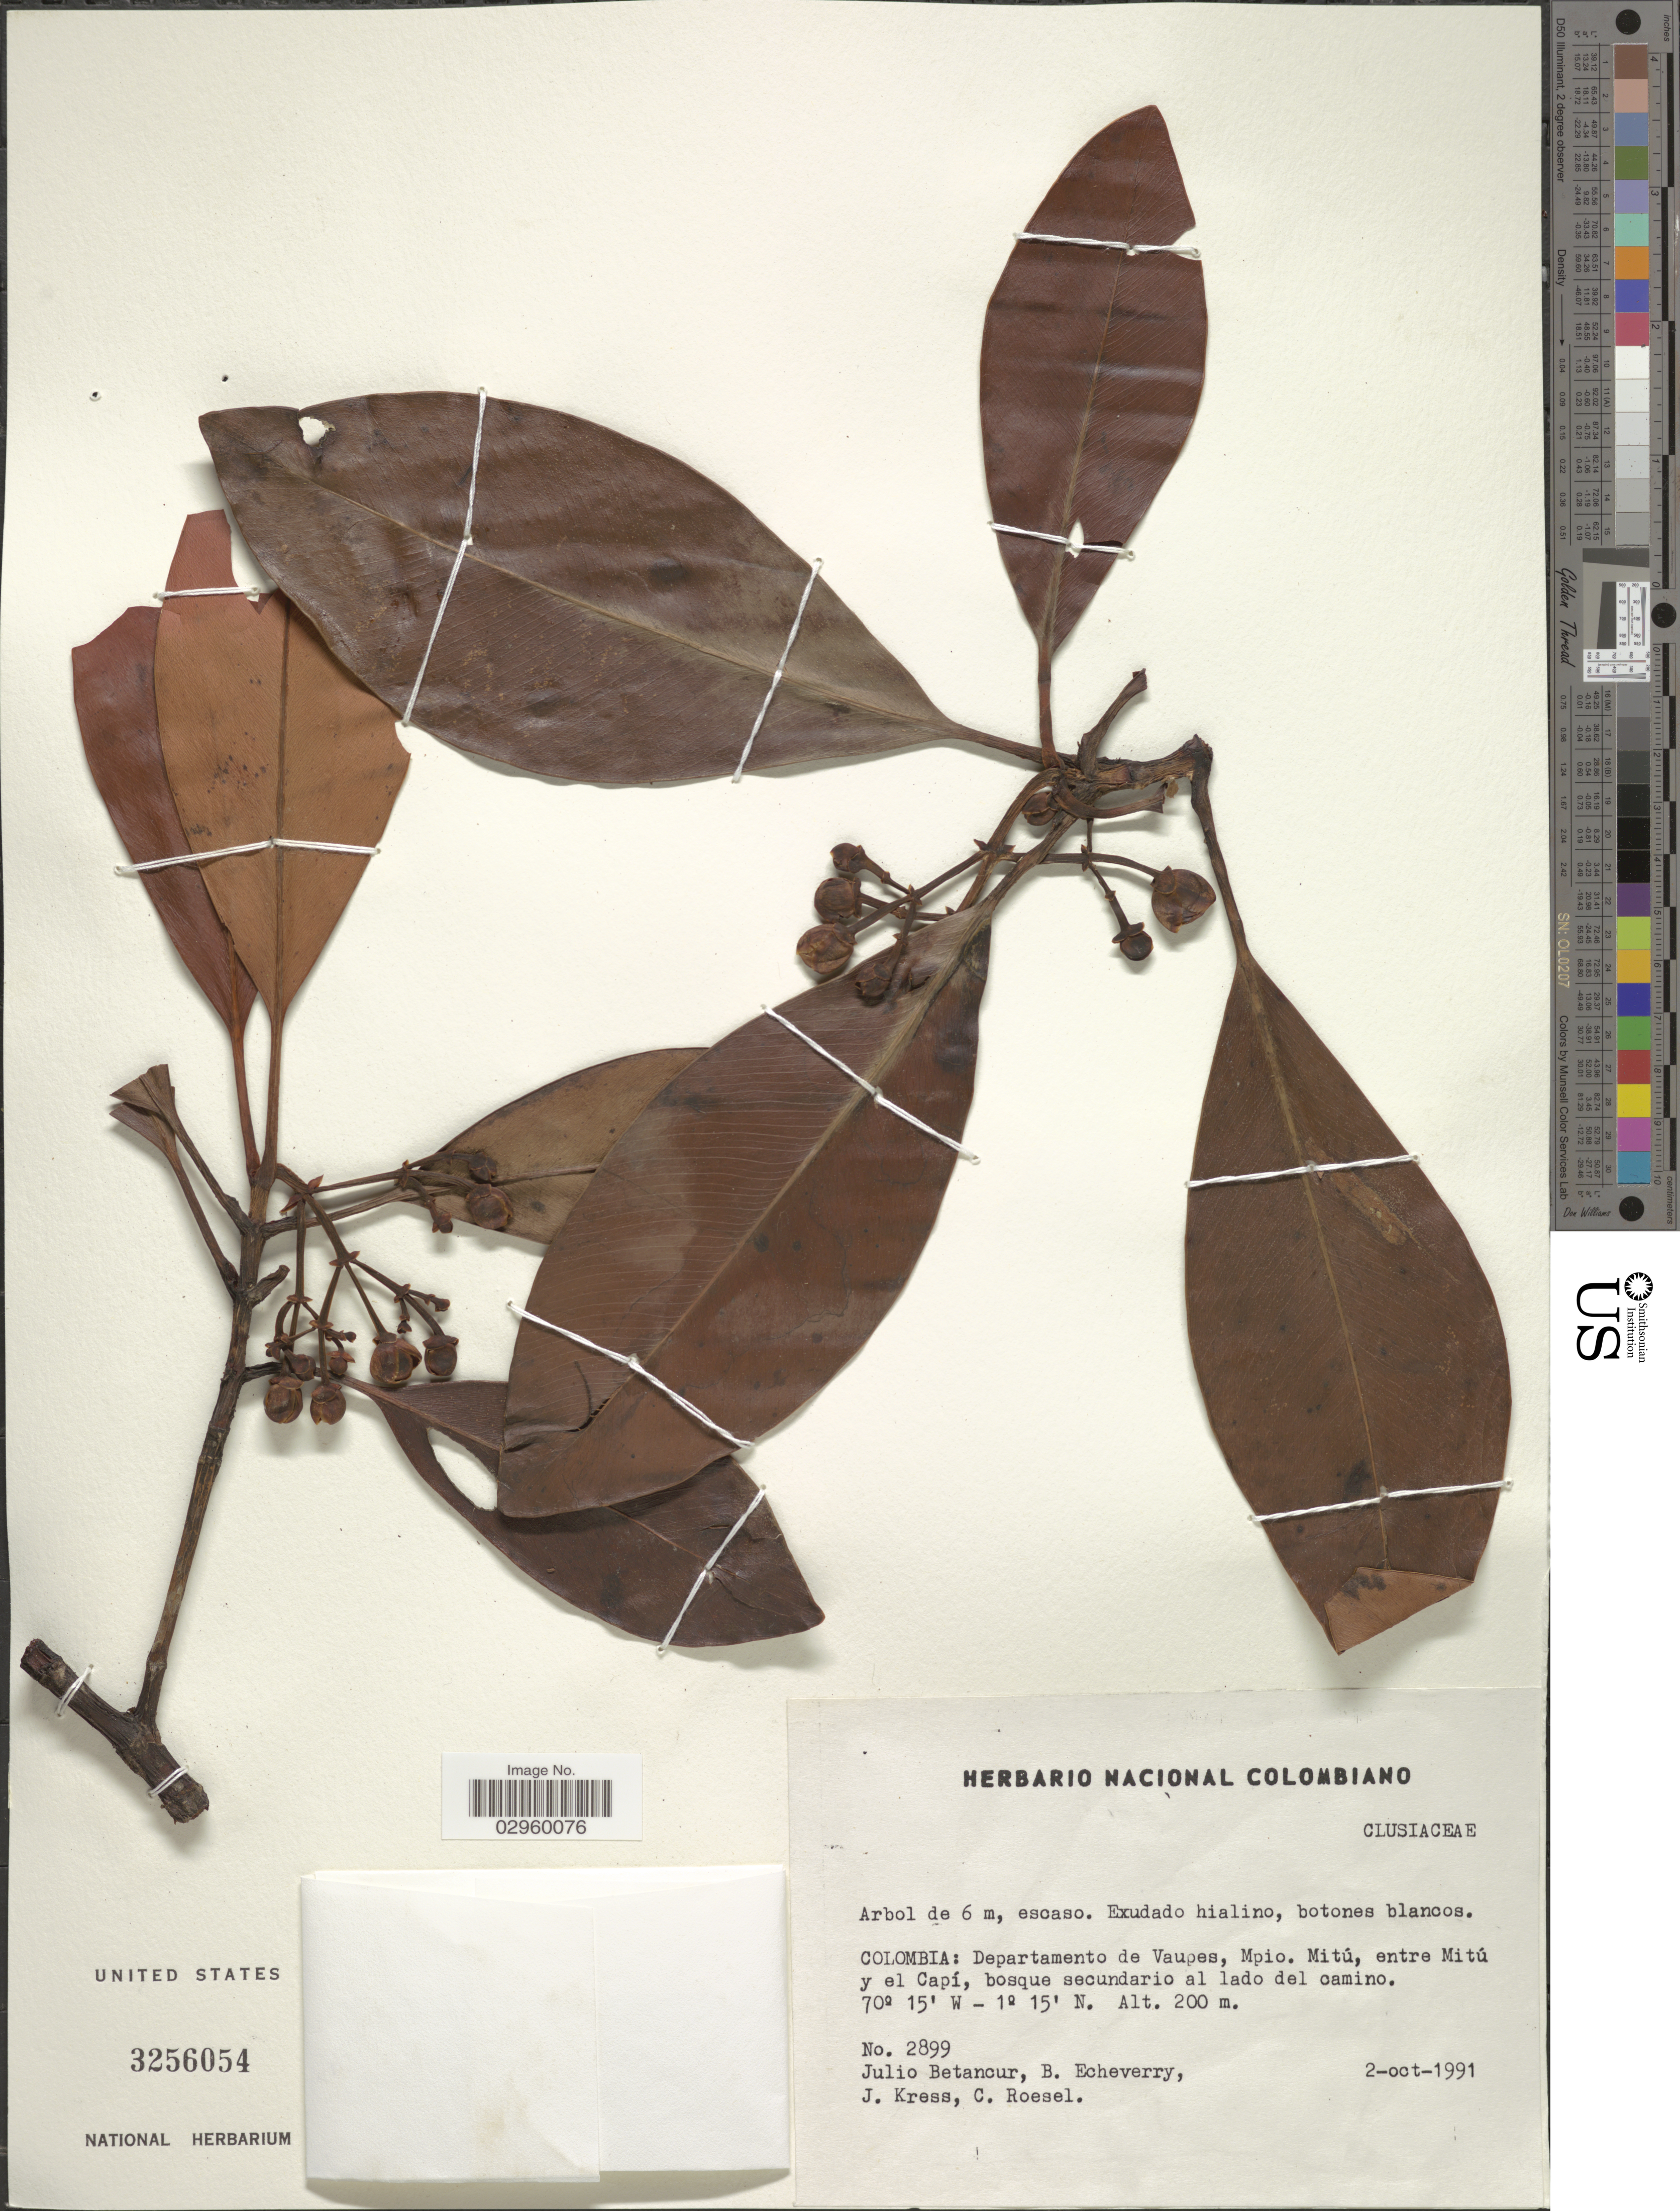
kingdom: Plantae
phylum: Tracheophyta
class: Magnoliopsida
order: Malpighiales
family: Clusiaceae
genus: Clusia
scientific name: Clusia sp.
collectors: J. Betancur, B. Echeverry, J. Kress & C. S. Roesel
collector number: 2899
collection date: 1991-10-02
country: Colombia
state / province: Vaupés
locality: Departamento de Vaupes, Mpio. Mitú, entre Mitú y el Capí, bosque secundario al lado del camino.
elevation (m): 200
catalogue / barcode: US 3256054